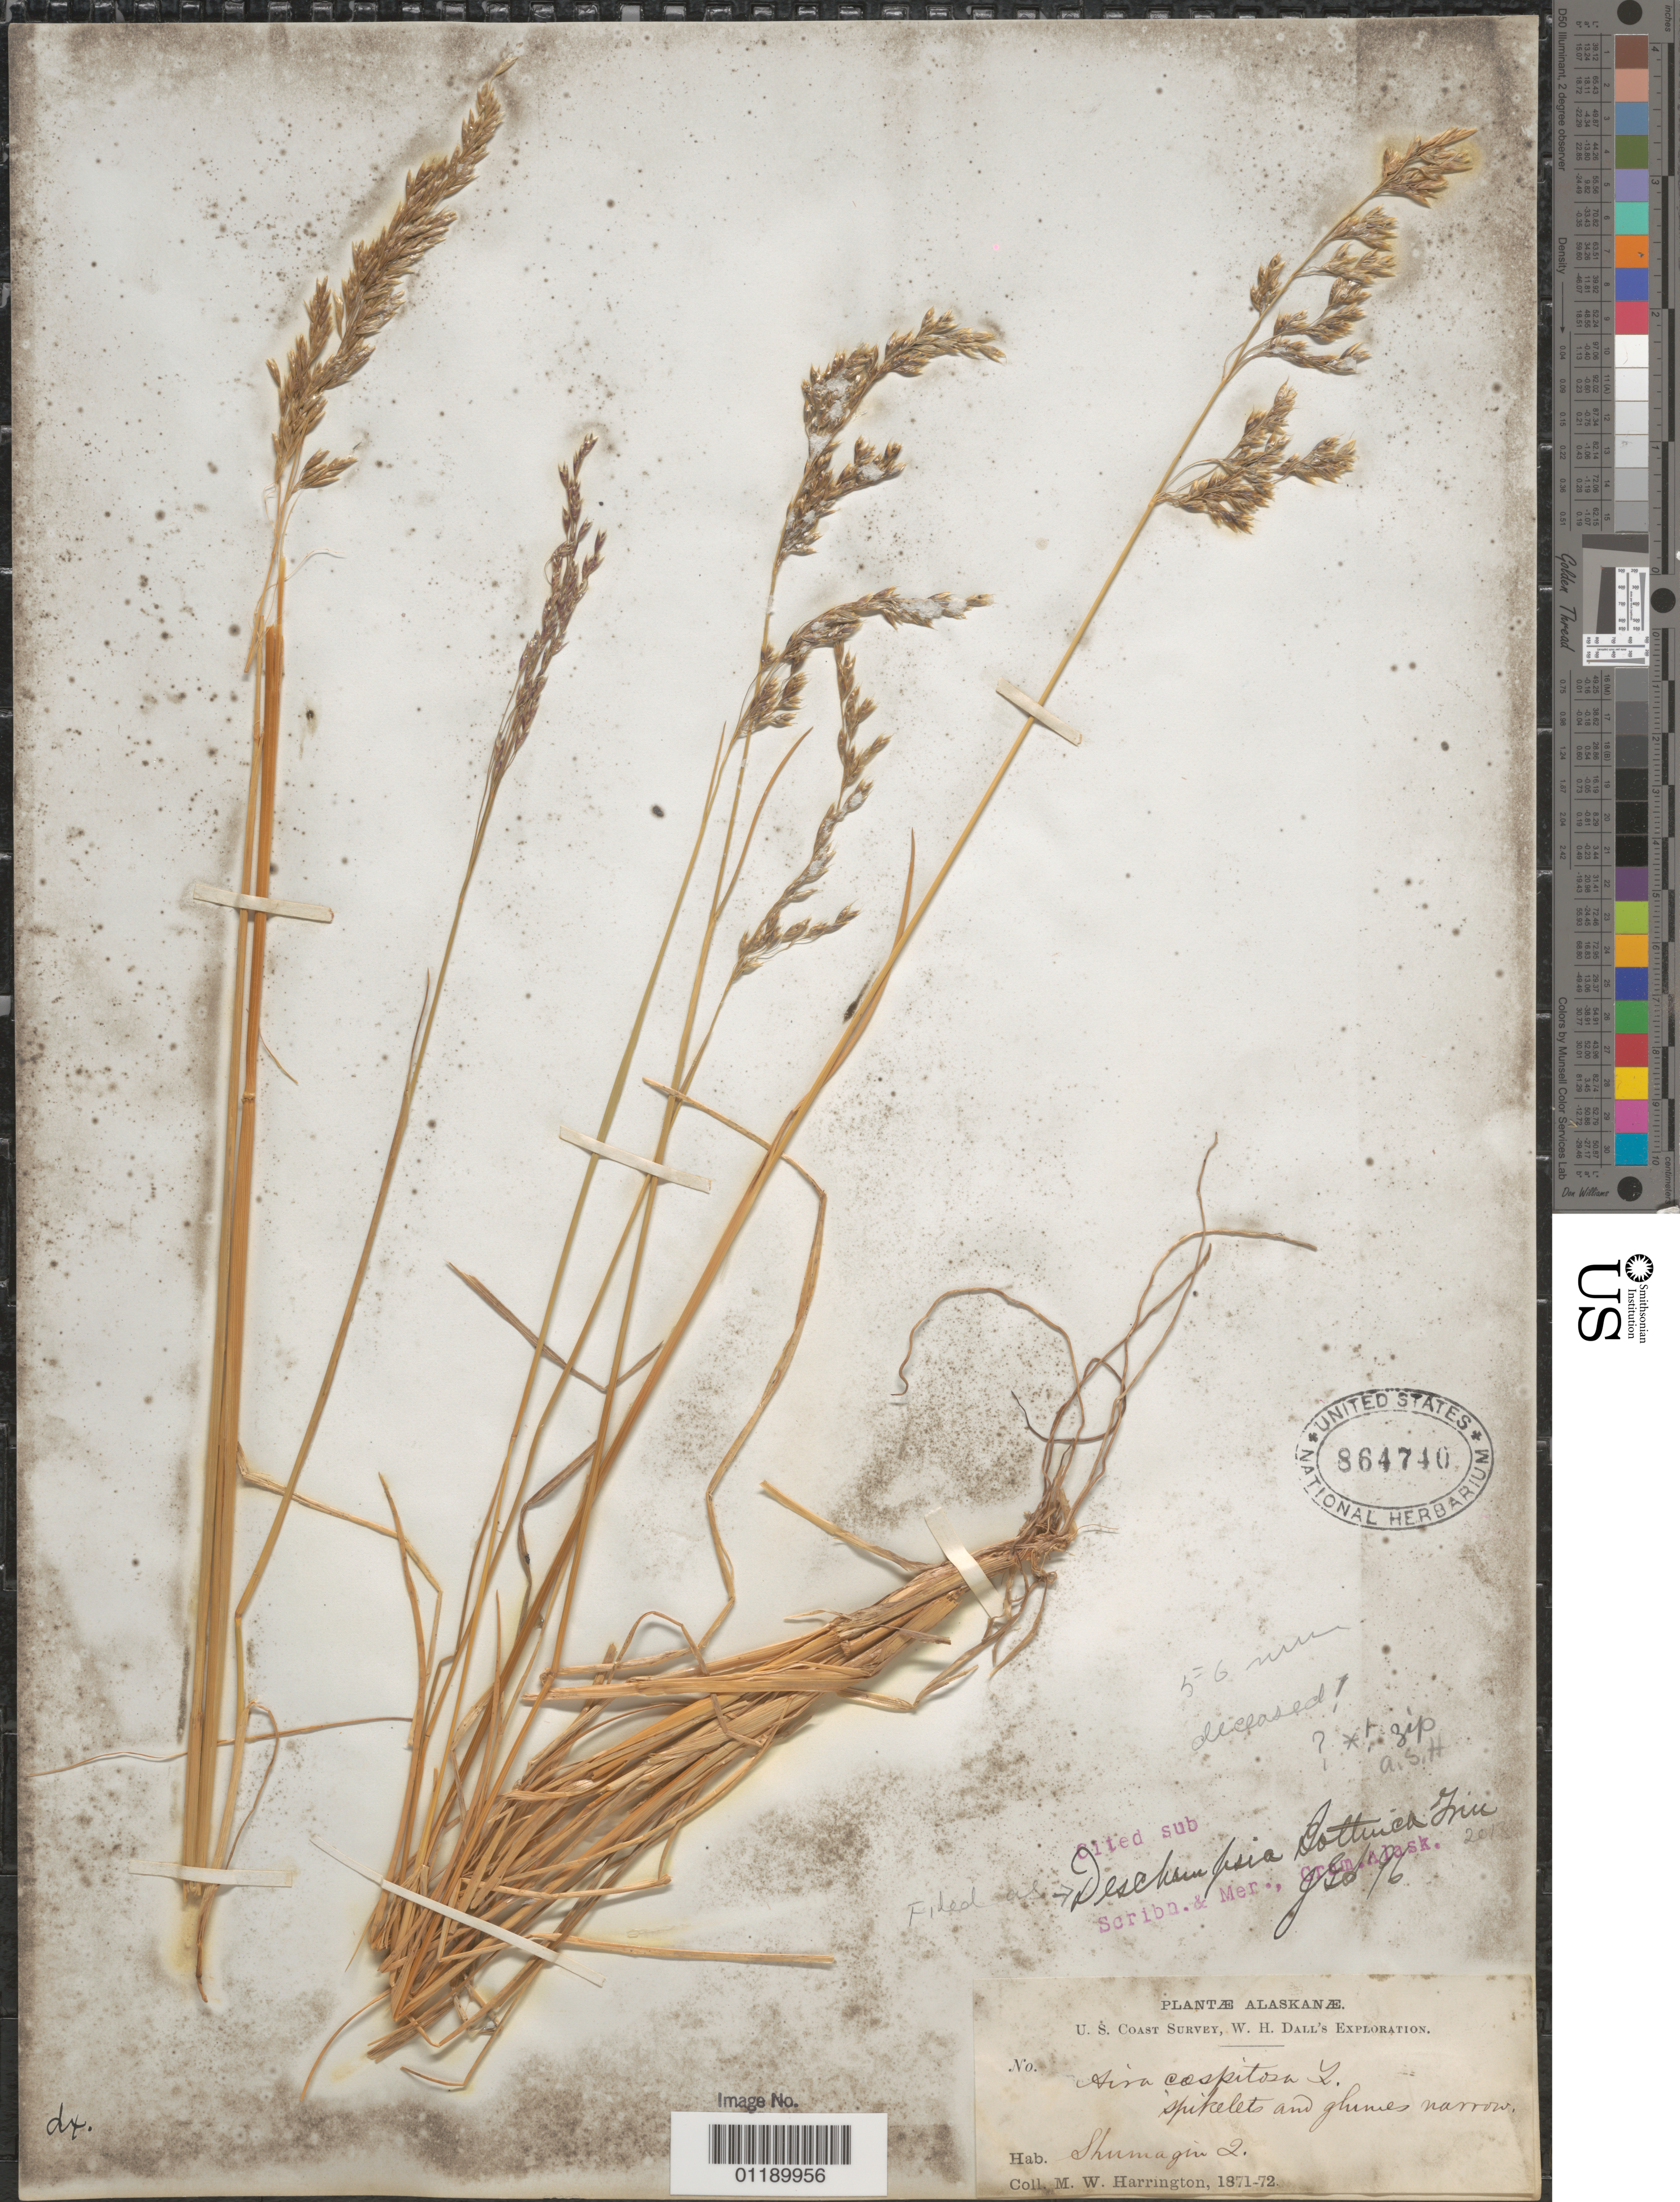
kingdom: Plantae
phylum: Tracheophyta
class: Liliopsida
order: Poales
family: Poaceae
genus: Deschampsia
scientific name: Deschampsia bottnica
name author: (Wahlenb.) Trin.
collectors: M. W. Harrington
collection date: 1871/1872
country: United States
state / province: Alaska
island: Shumagin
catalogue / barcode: US 864740